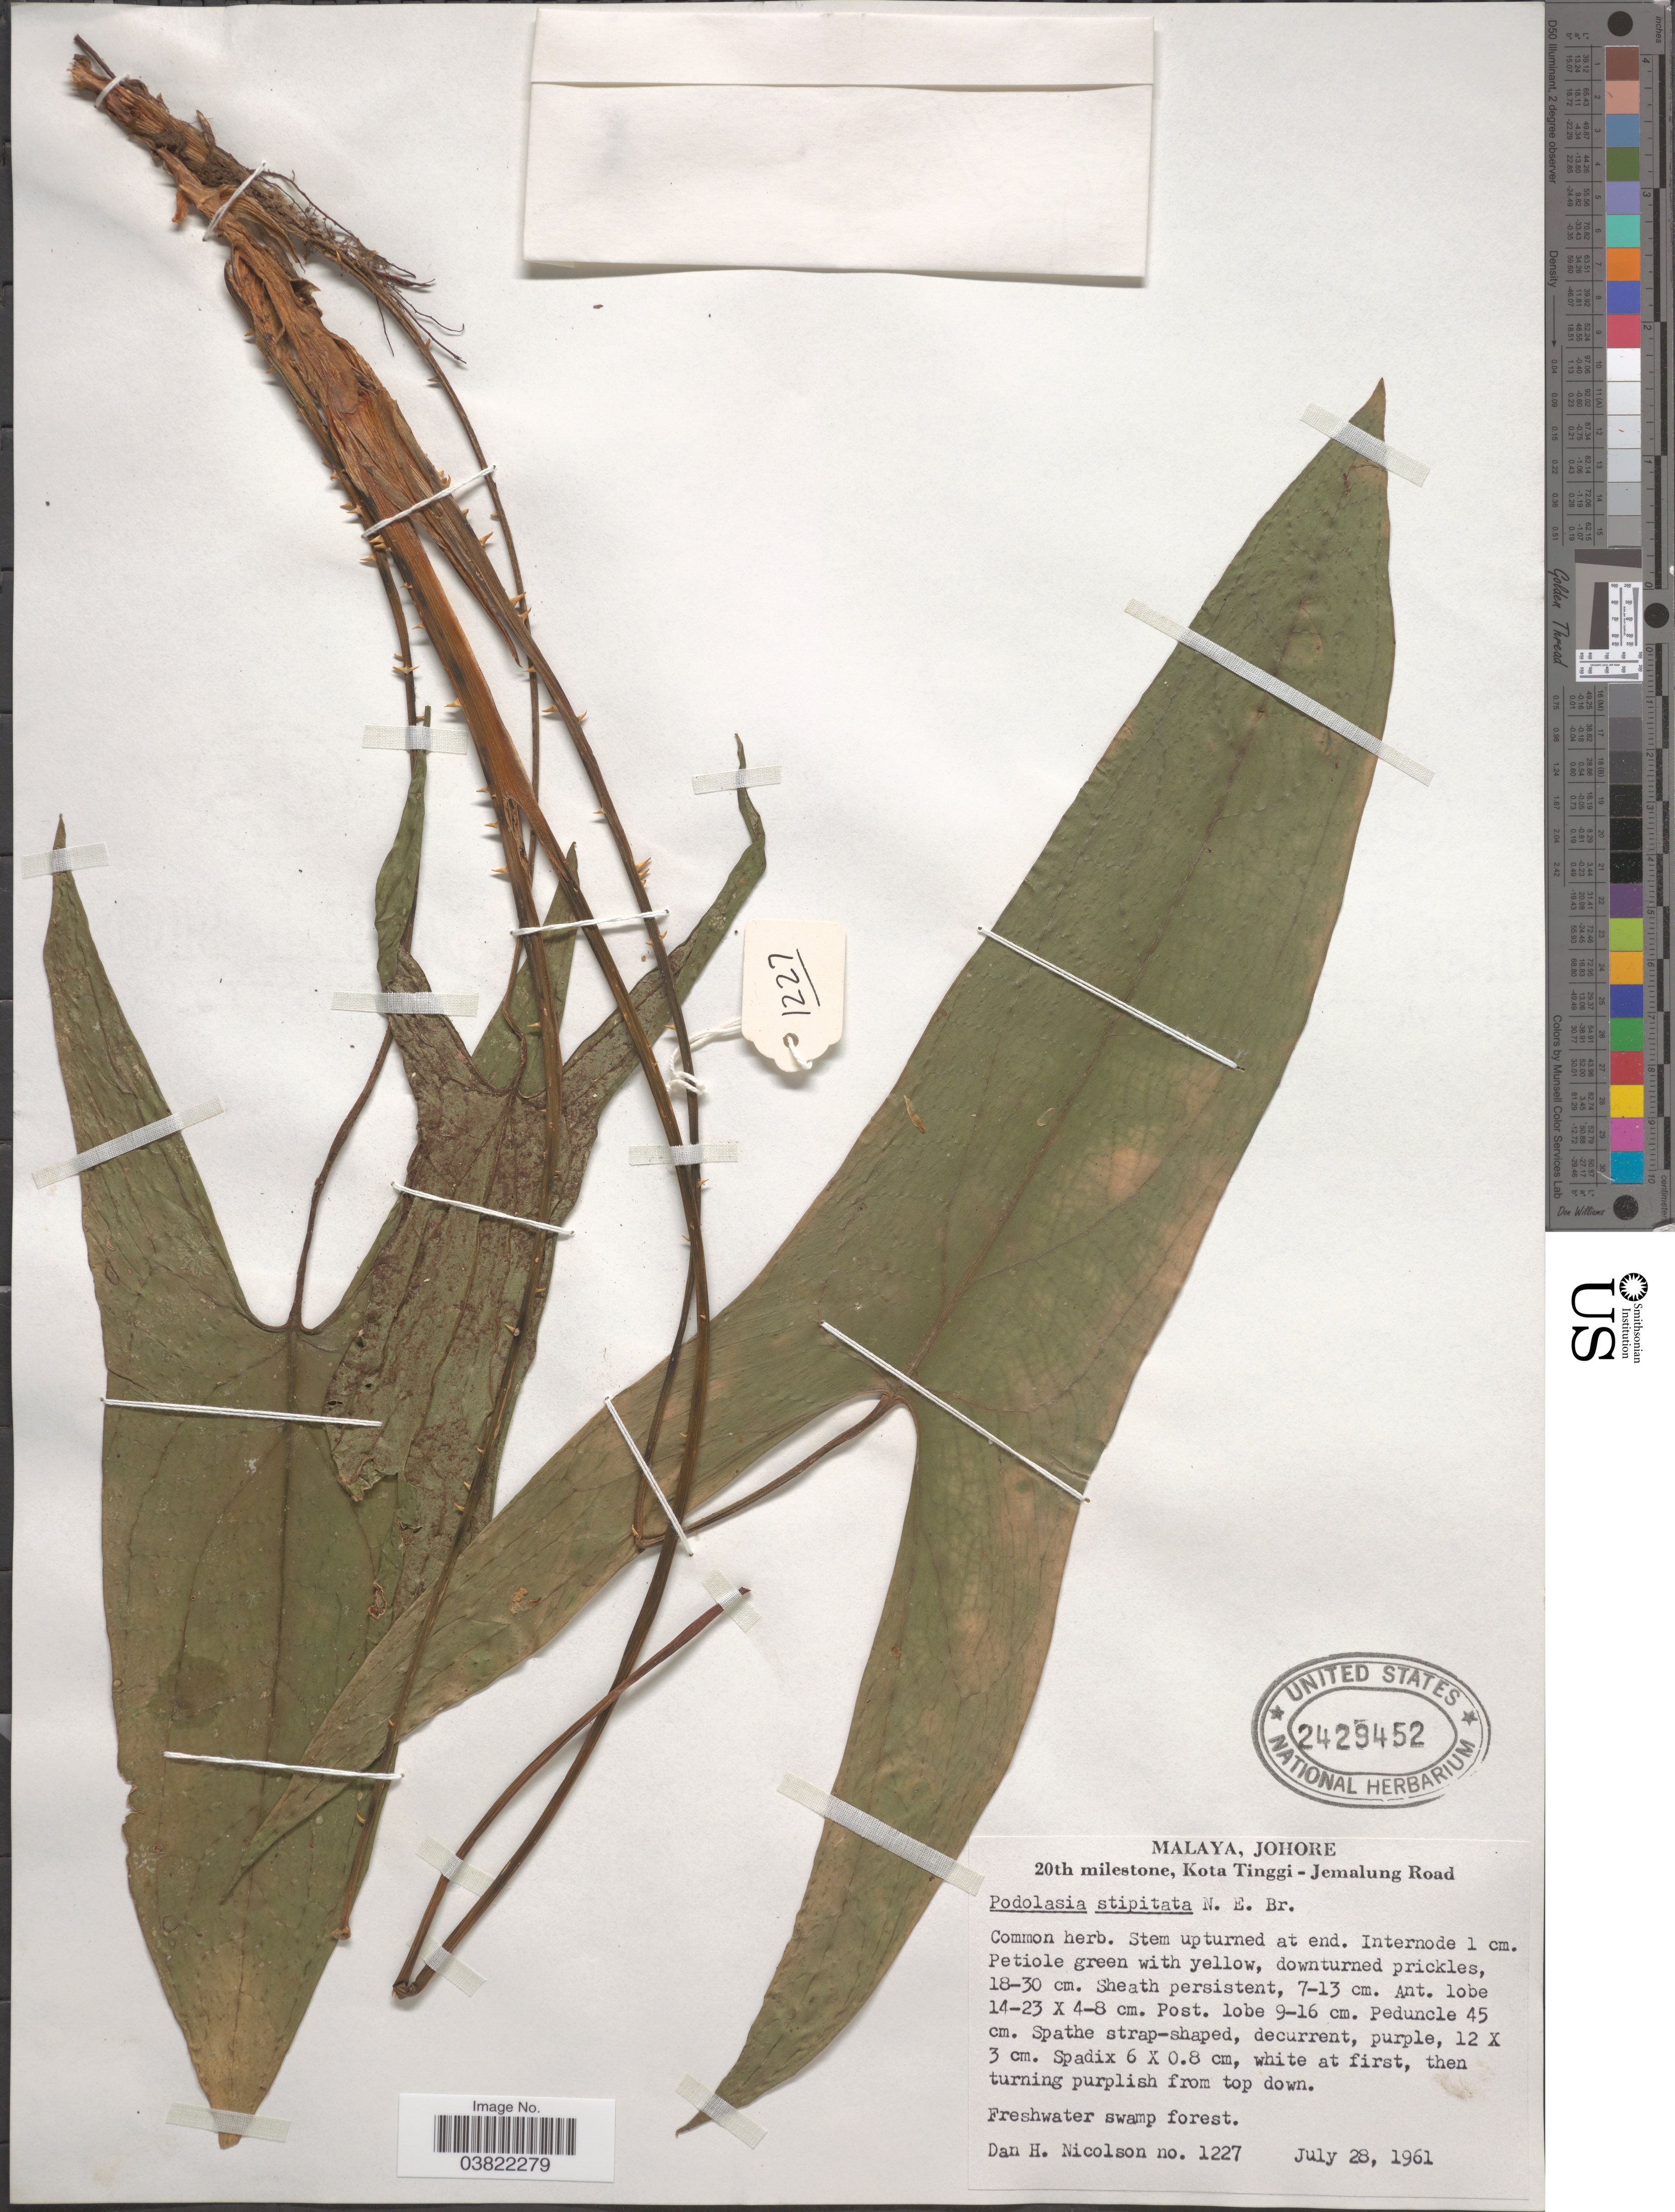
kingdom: Plantae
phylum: Tracheophyta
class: Liliopsida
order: Alismatales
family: Araceae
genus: Podolasia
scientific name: Podolasia stipitata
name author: N.E. Br.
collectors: D. H. Nicolson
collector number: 1227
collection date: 1961-07-28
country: Malaysia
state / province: Johor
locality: Malaya, Johore. 20th milestone, Kota Tinggi - Jemalung Road.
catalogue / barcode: US 2429452